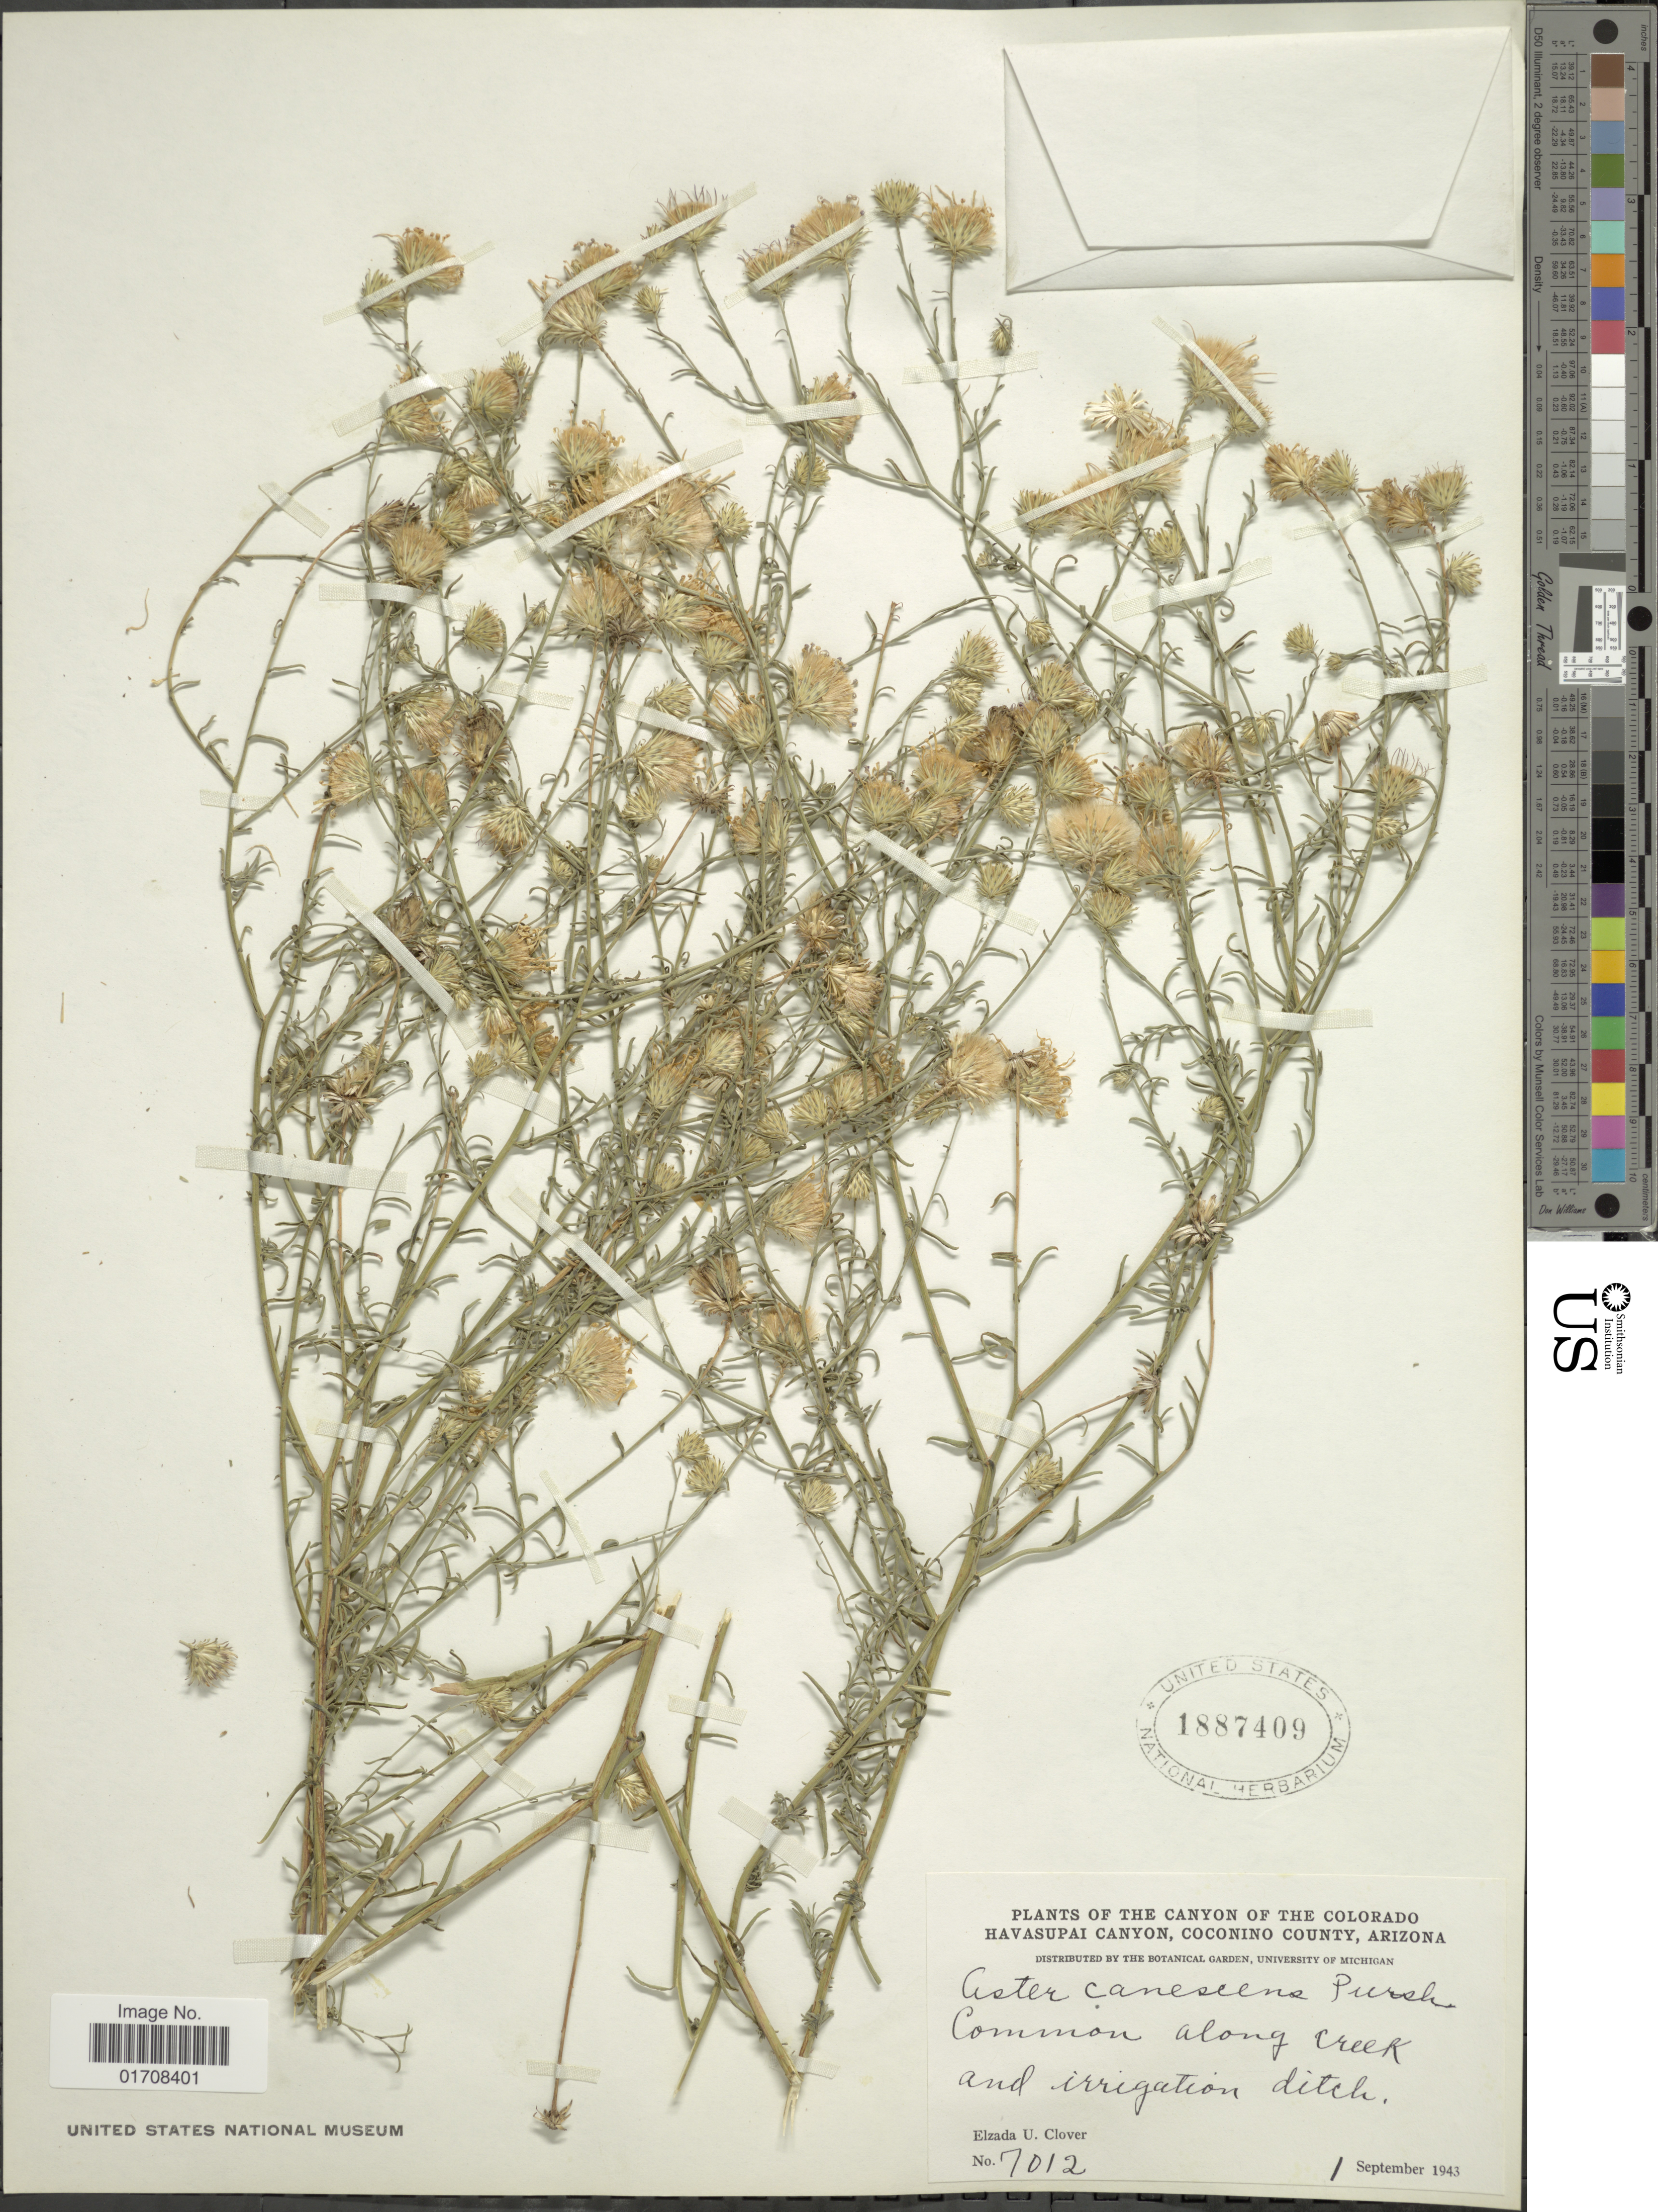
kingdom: Plantae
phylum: Tracheophyta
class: Magnoliopsida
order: Asterales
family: Asteraceae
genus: Machaeranthera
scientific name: Machaeranthera canescens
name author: (Pursh) A. Gray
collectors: E. U. Clover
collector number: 7012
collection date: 1943-09-01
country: United States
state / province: Arizona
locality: Canyon of the Colorado Havasupai Canyon, Coconino County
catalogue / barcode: US 1887409